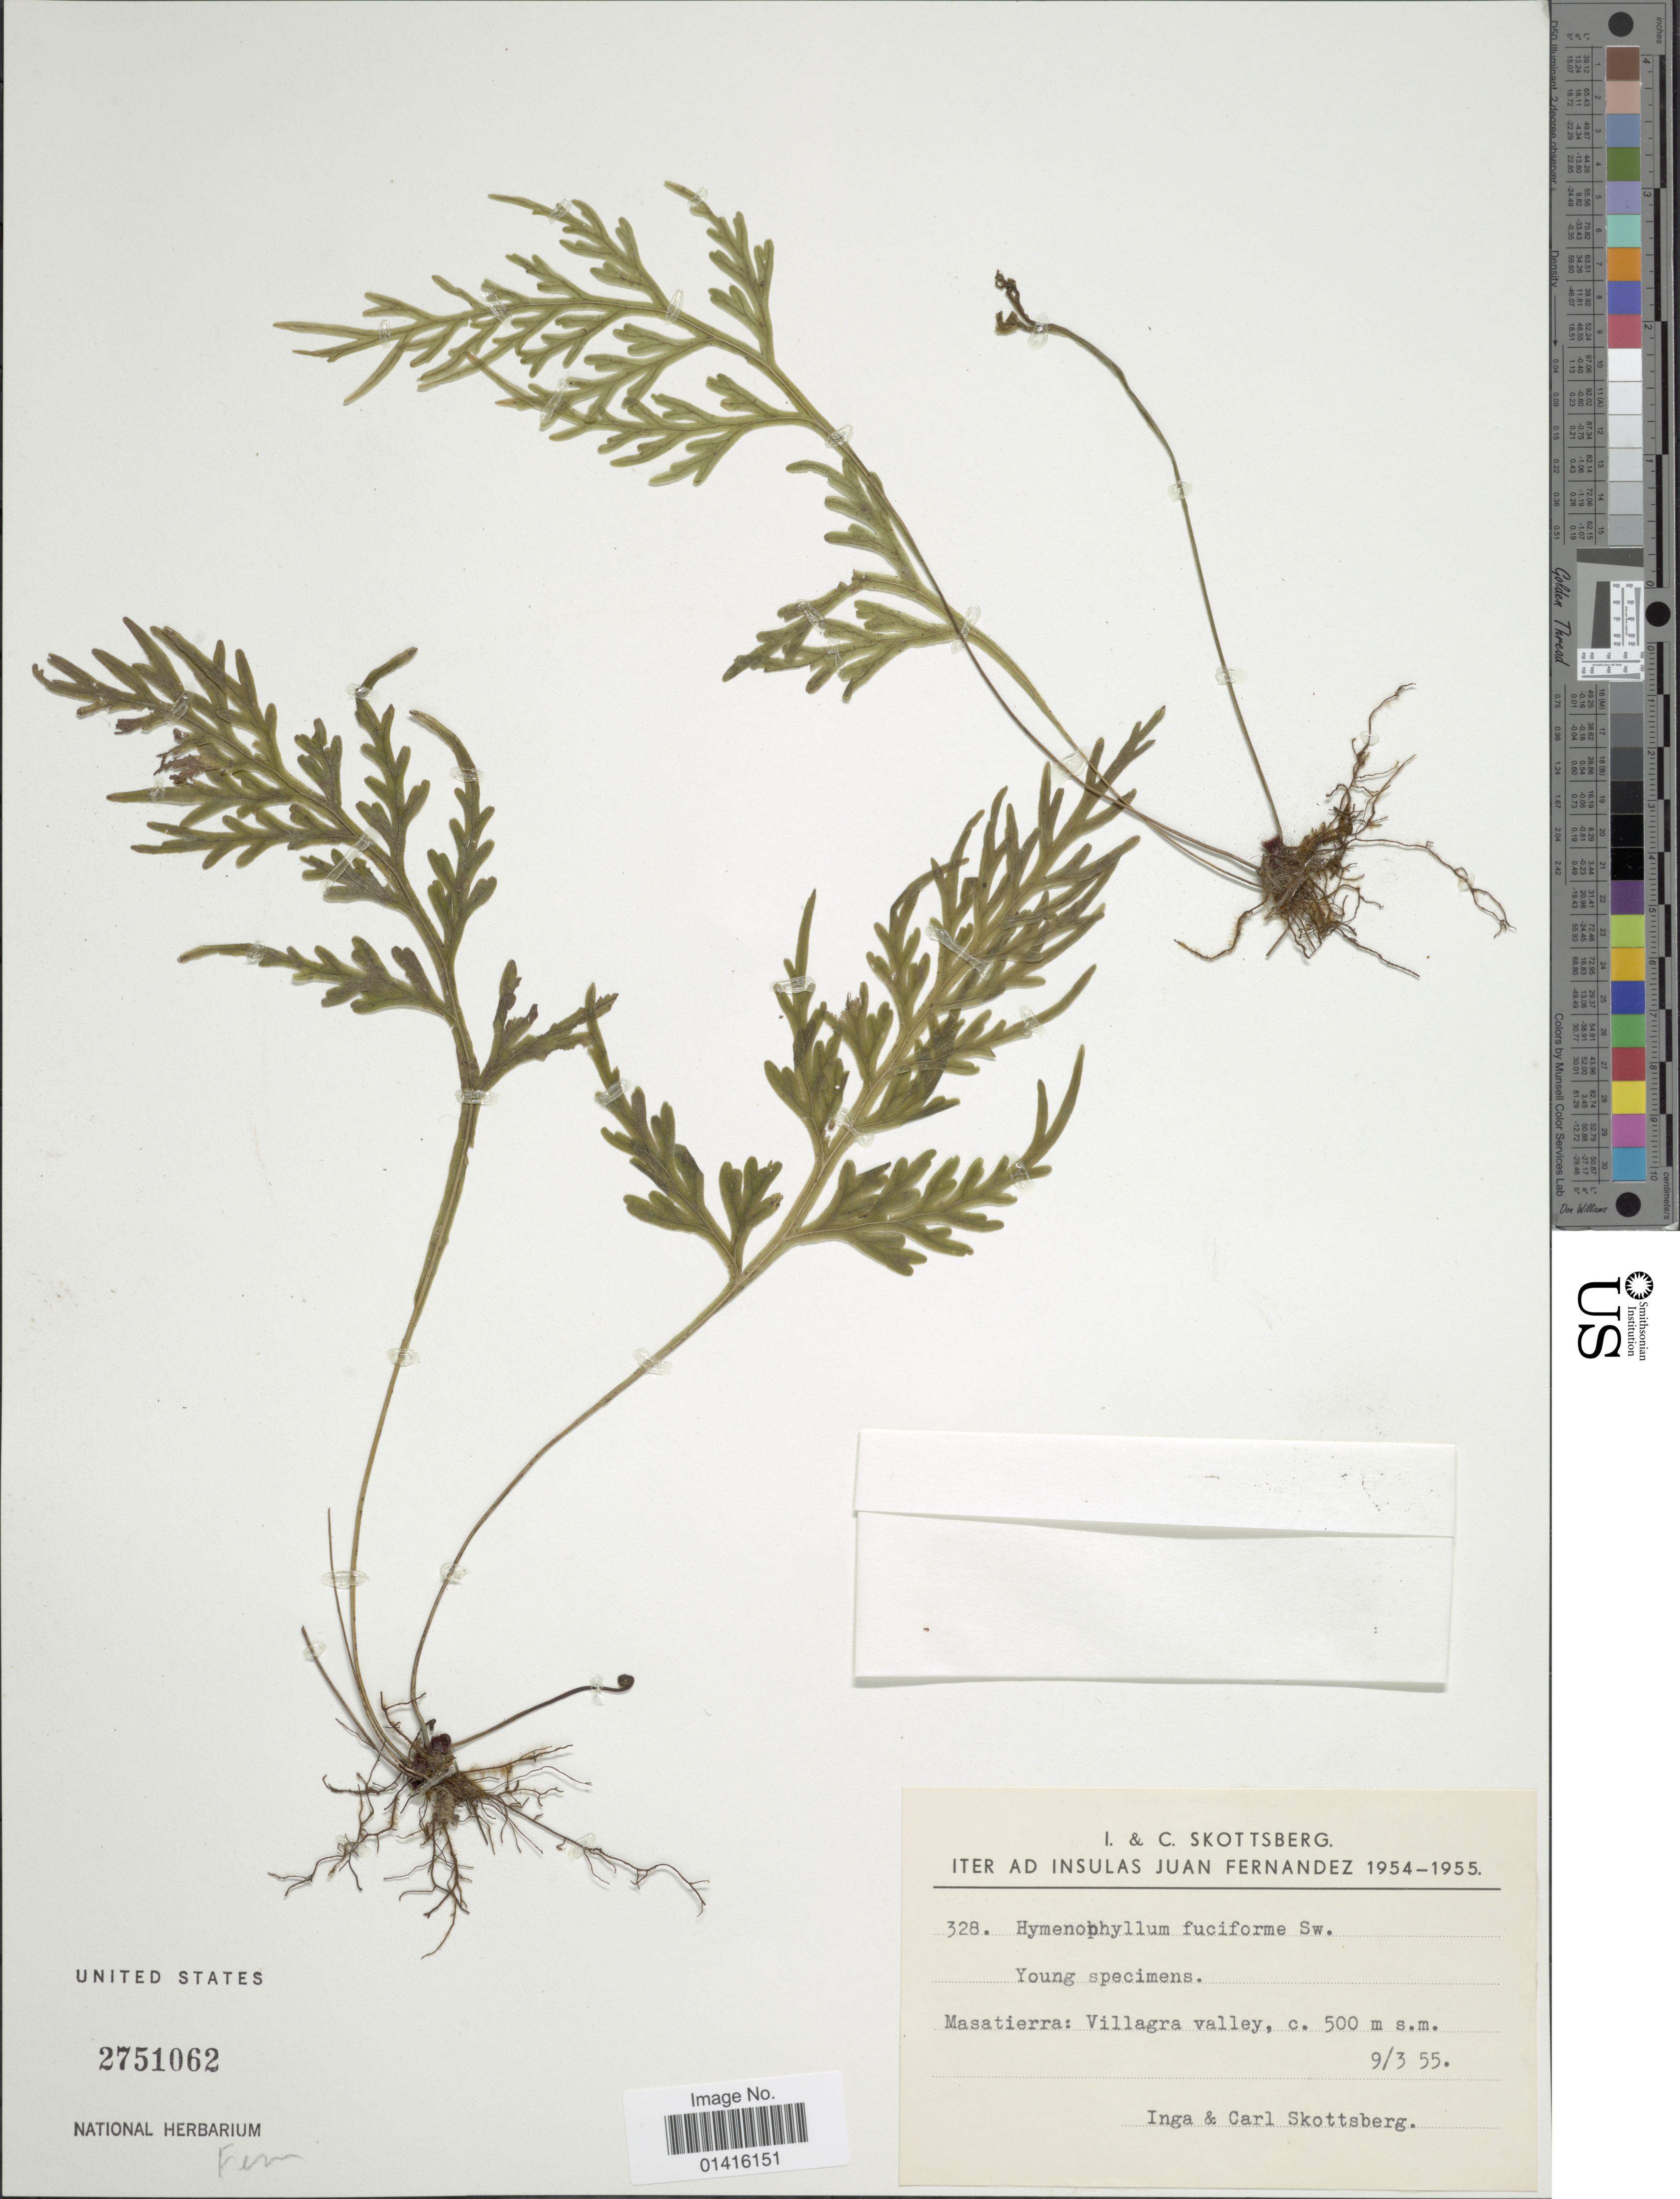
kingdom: Plantae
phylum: Tracheophyta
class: Polypodiopsida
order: Hymenophyllales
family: Hymenophyllaceae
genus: Hymenophyllum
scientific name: Hymenophyllum fuciforme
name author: Sw.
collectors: I. Skottsberg & C. Skottsberg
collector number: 328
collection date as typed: Transcribed d/m/y: 9/3/55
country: Chile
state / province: Valparaíso (V)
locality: Iter ad insulas Juan Fernandez, Masatierra: Villagra valley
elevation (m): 500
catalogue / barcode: US 2751062